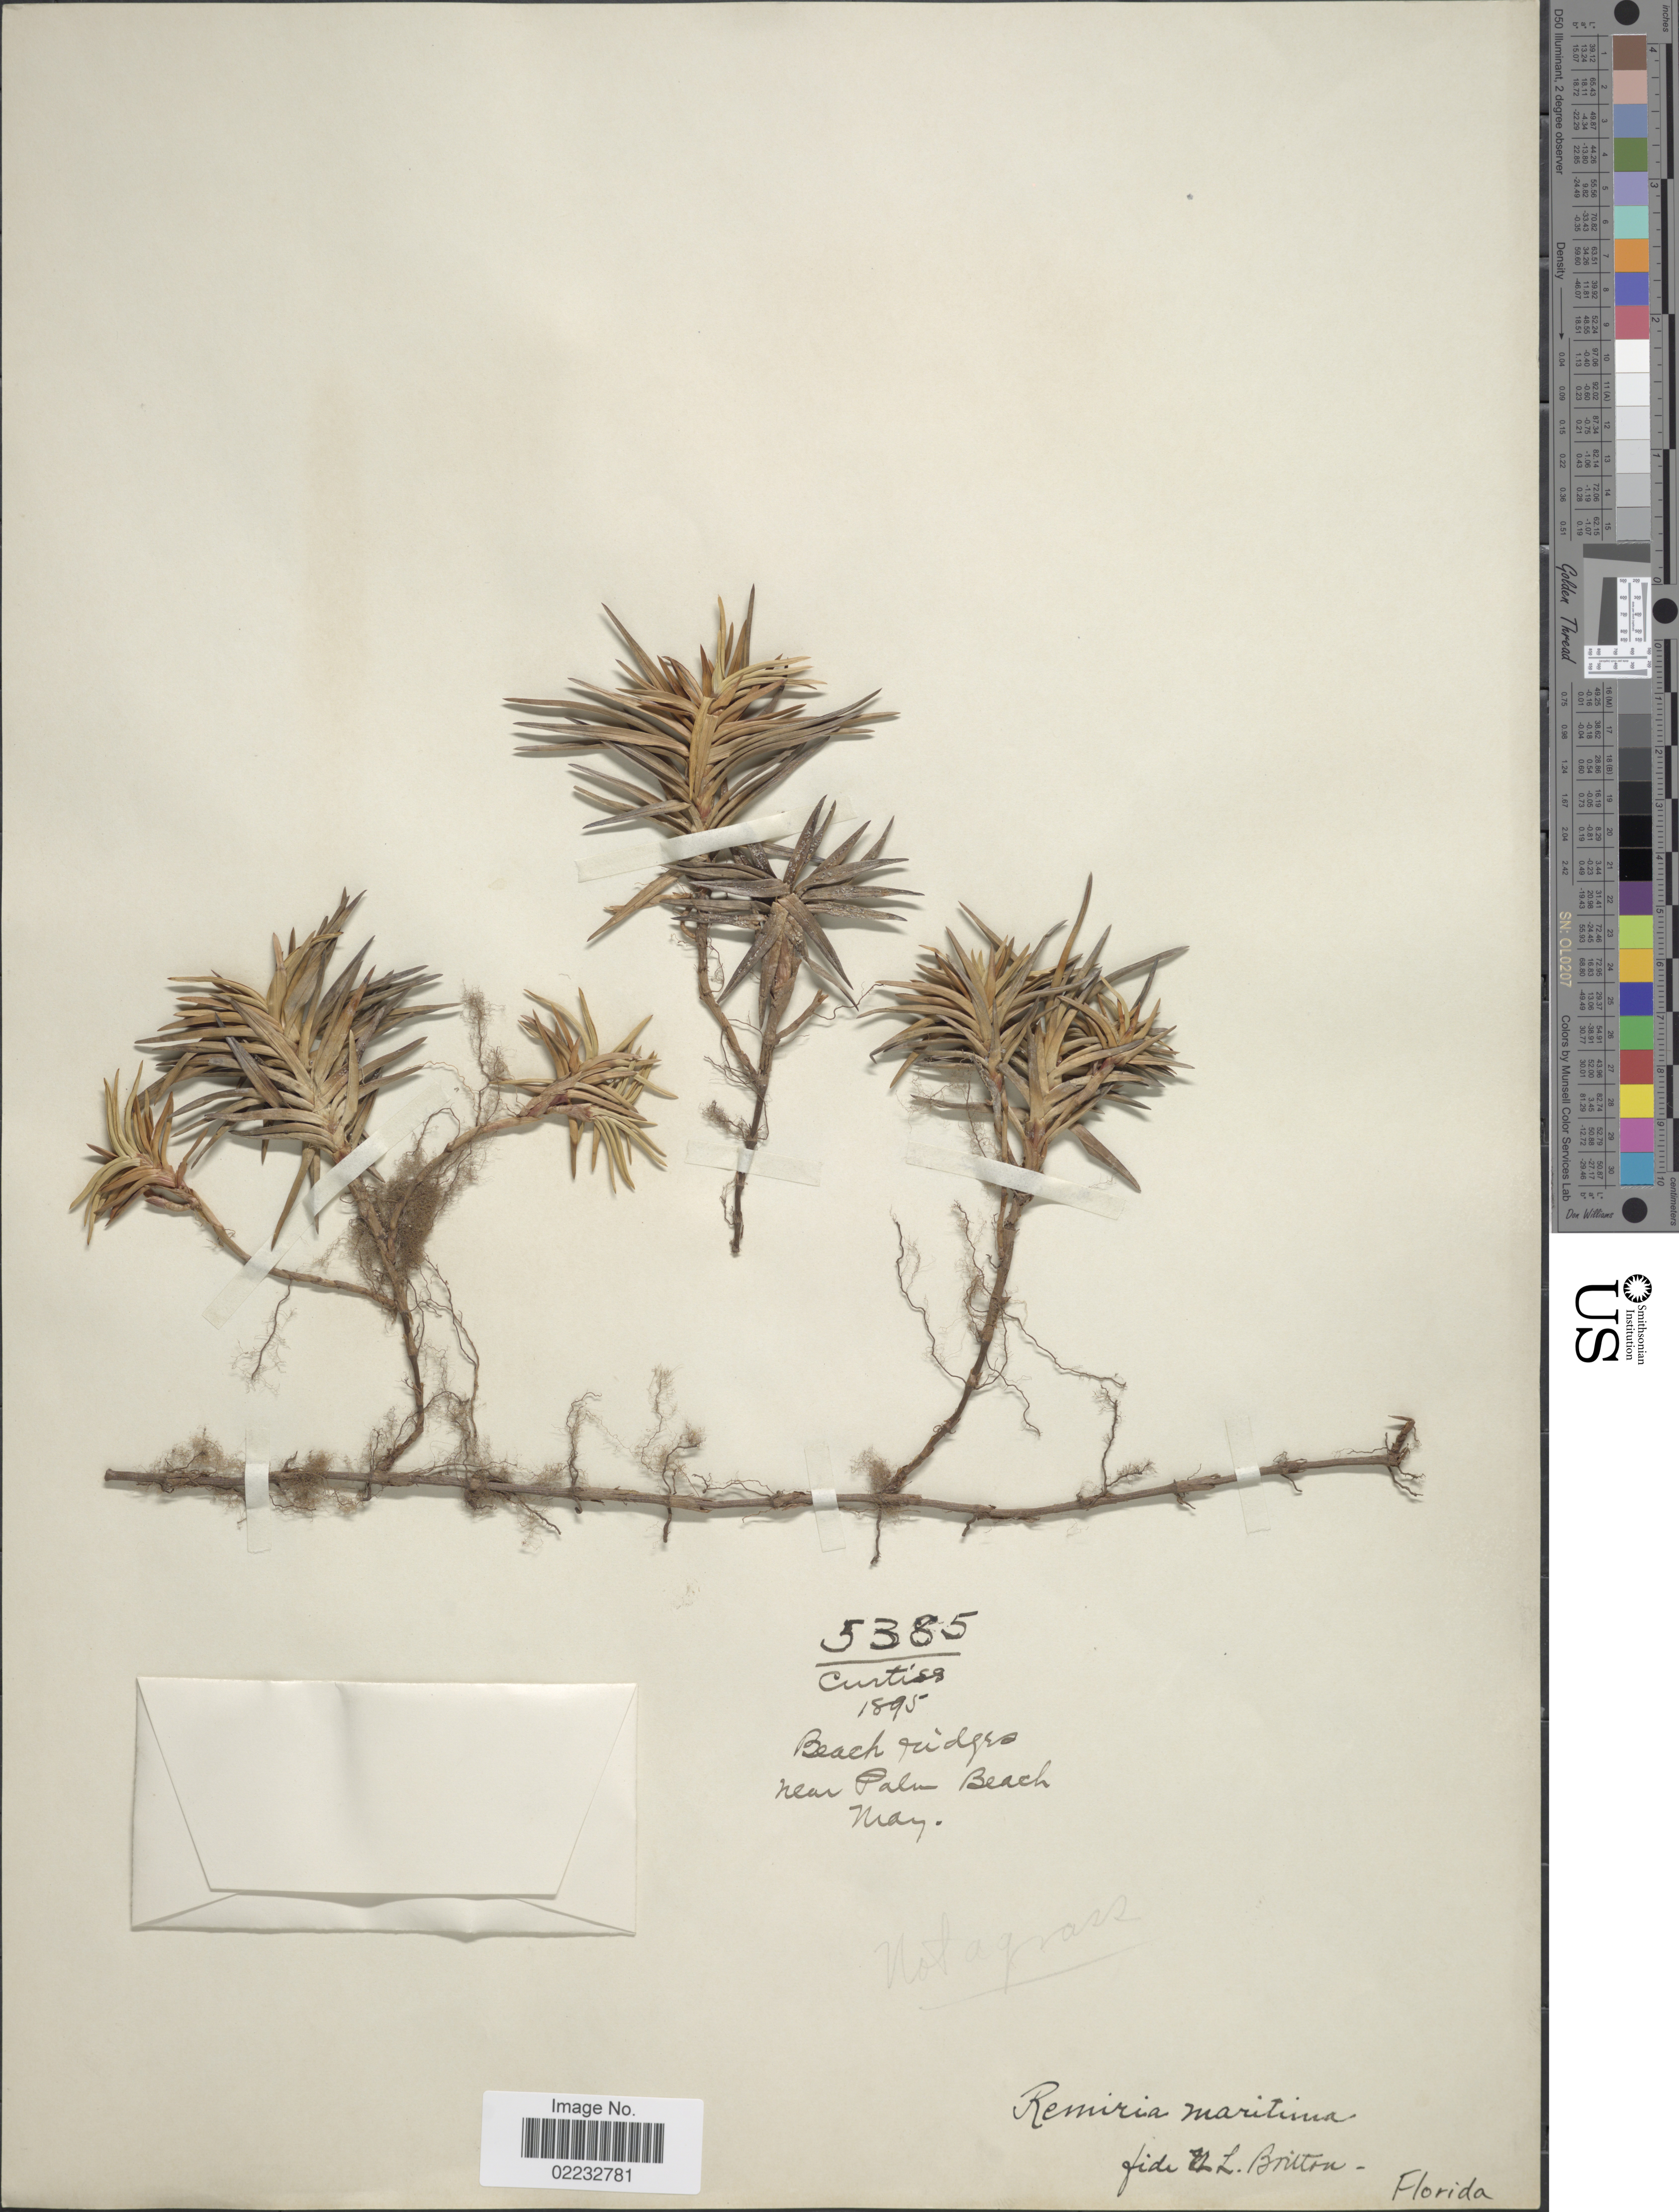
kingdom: Plantae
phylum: Tracheophyta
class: Liliopsida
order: Poales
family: Cyperaceae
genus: Cyperus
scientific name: Cyperus pedunculatus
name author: (R. Br.) J. Kern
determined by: Strong, M. T., (US), Smithsonian Institution - National Museum of Natural History (UNITED STATES)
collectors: -. Curtiss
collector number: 5385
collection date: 1895-05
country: United States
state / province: Florida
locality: Beach ridge near Palm Beach.